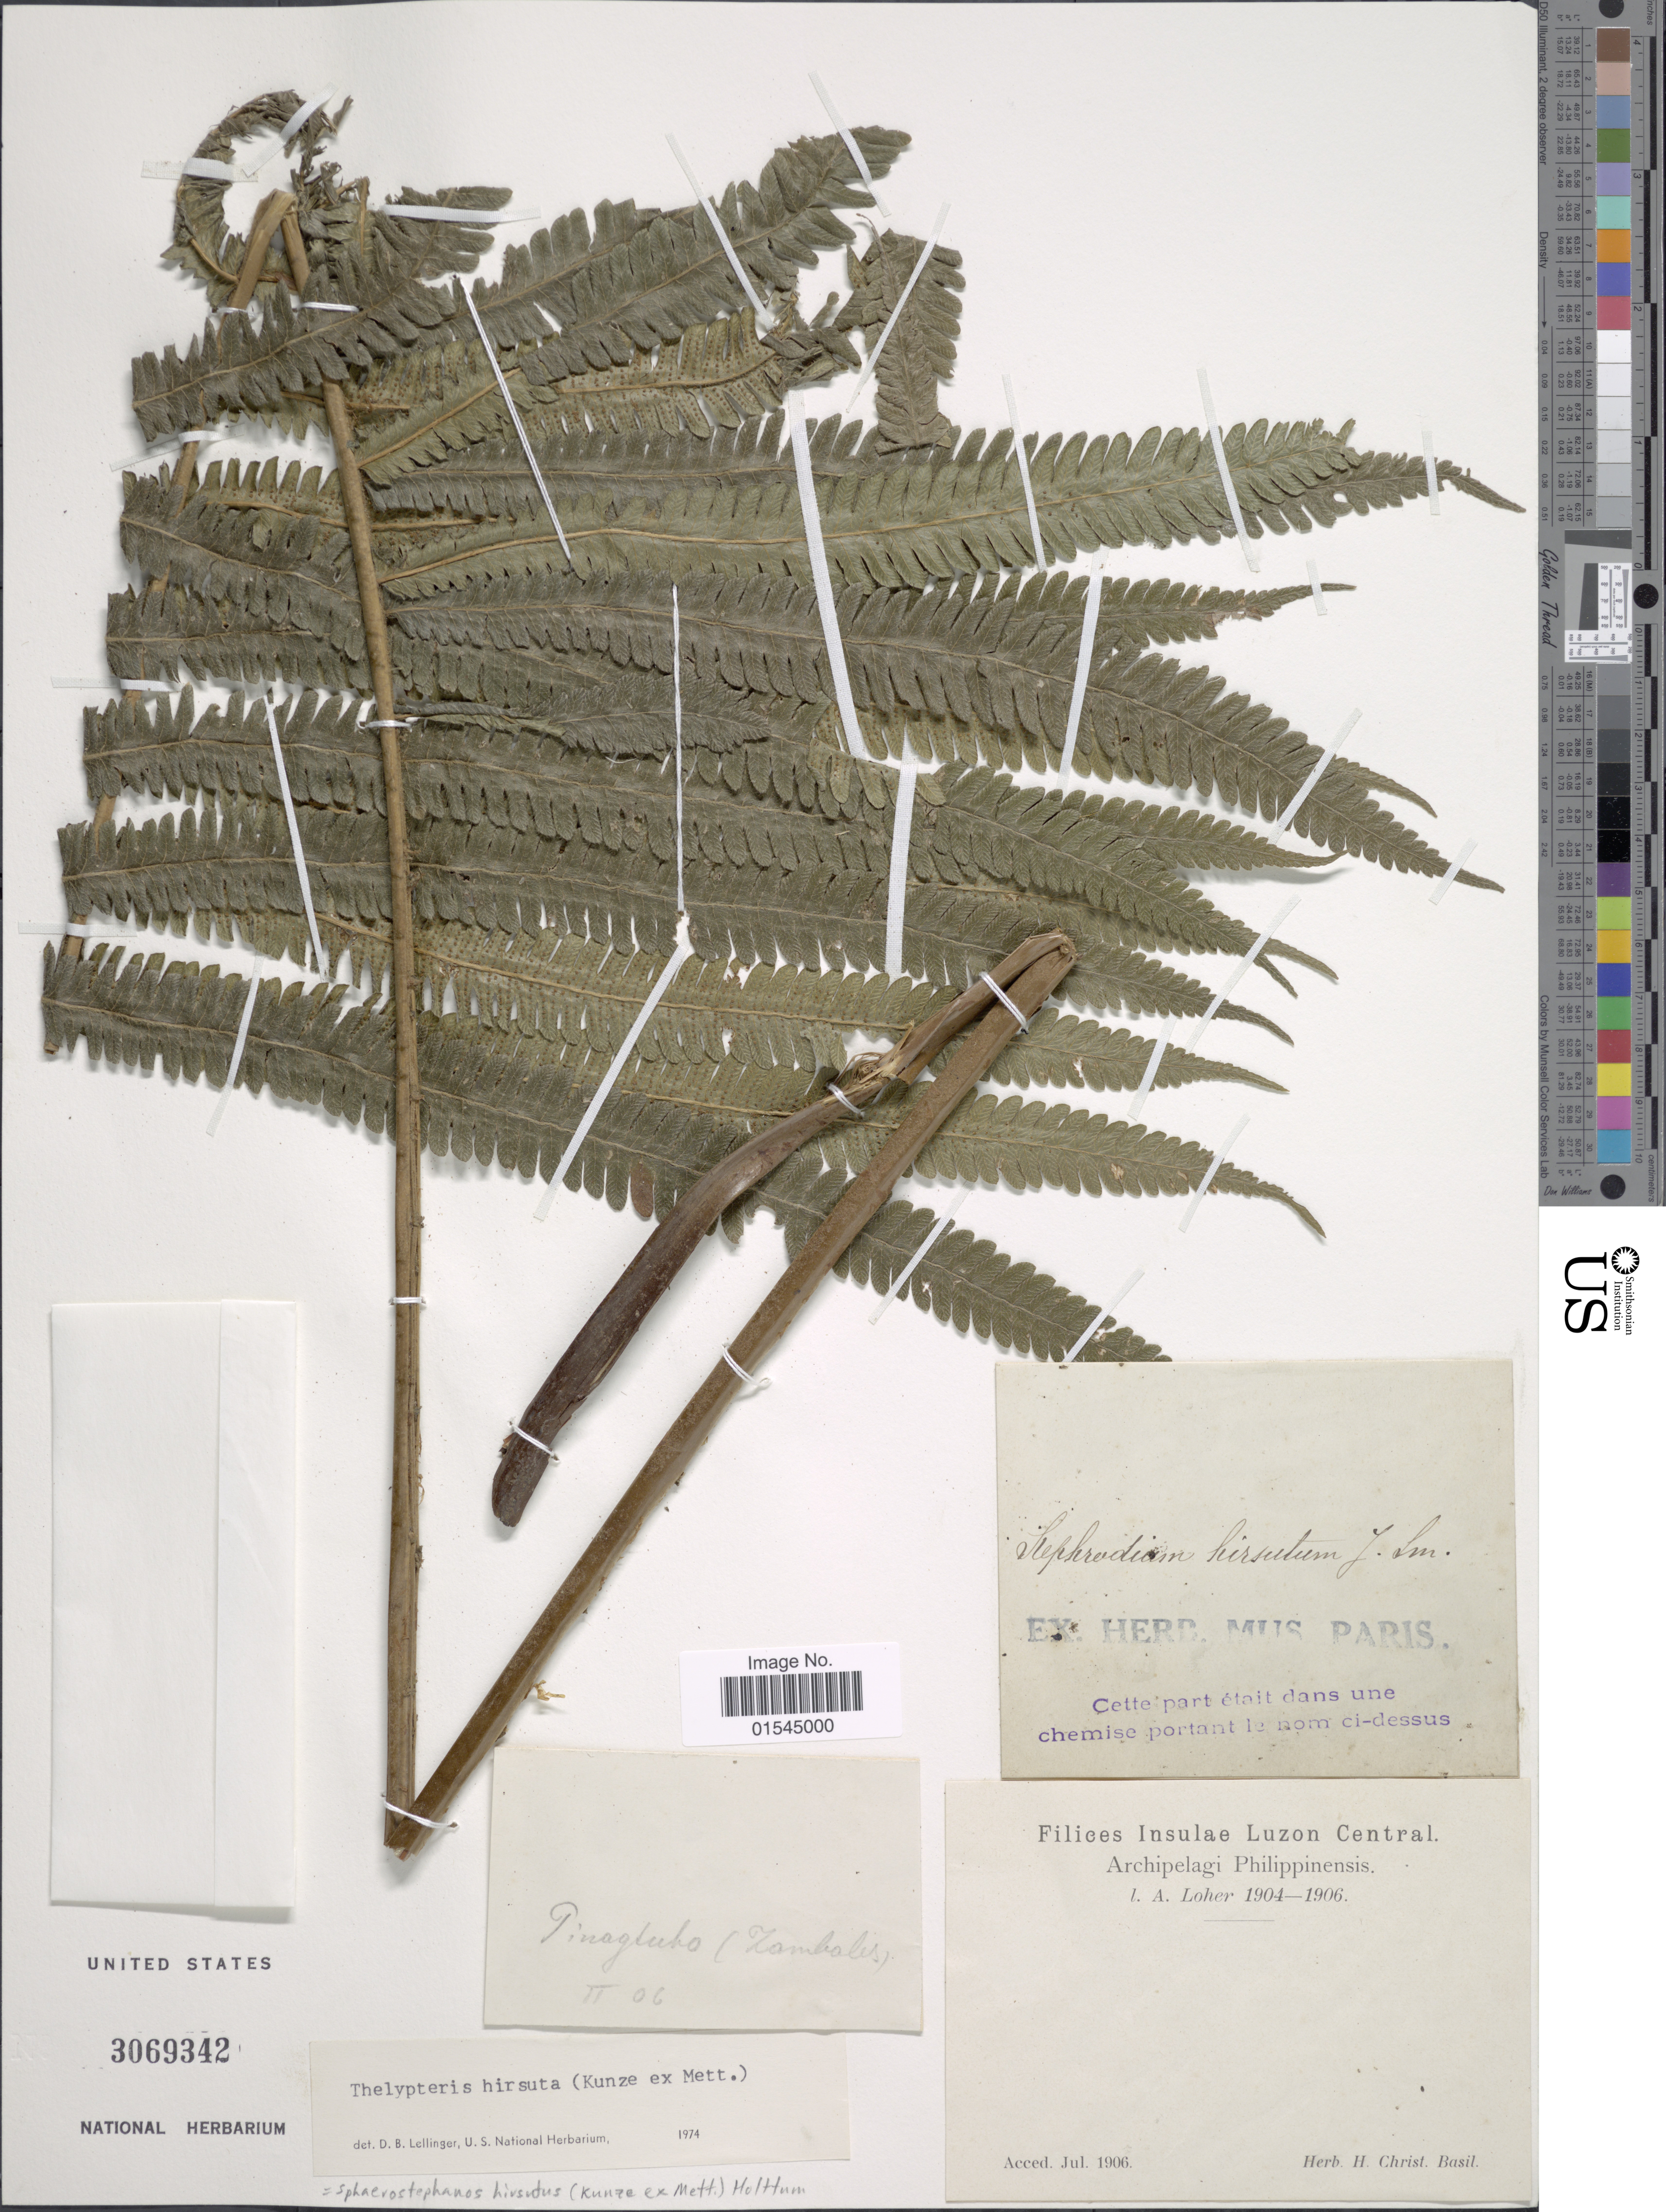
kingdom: Plantae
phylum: Tracheophyta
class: Polypodiopsida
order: Polypodiales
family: Thelypteridaceae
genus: Sphaerostephanos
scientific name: Sphaerostephanos hirsutus var. hirsutus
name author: (Kunze ex Mett.) Holttum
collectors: A. Loher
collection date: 1904/1906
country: Philippines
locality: Luzn Central.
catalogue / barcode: US 3069342